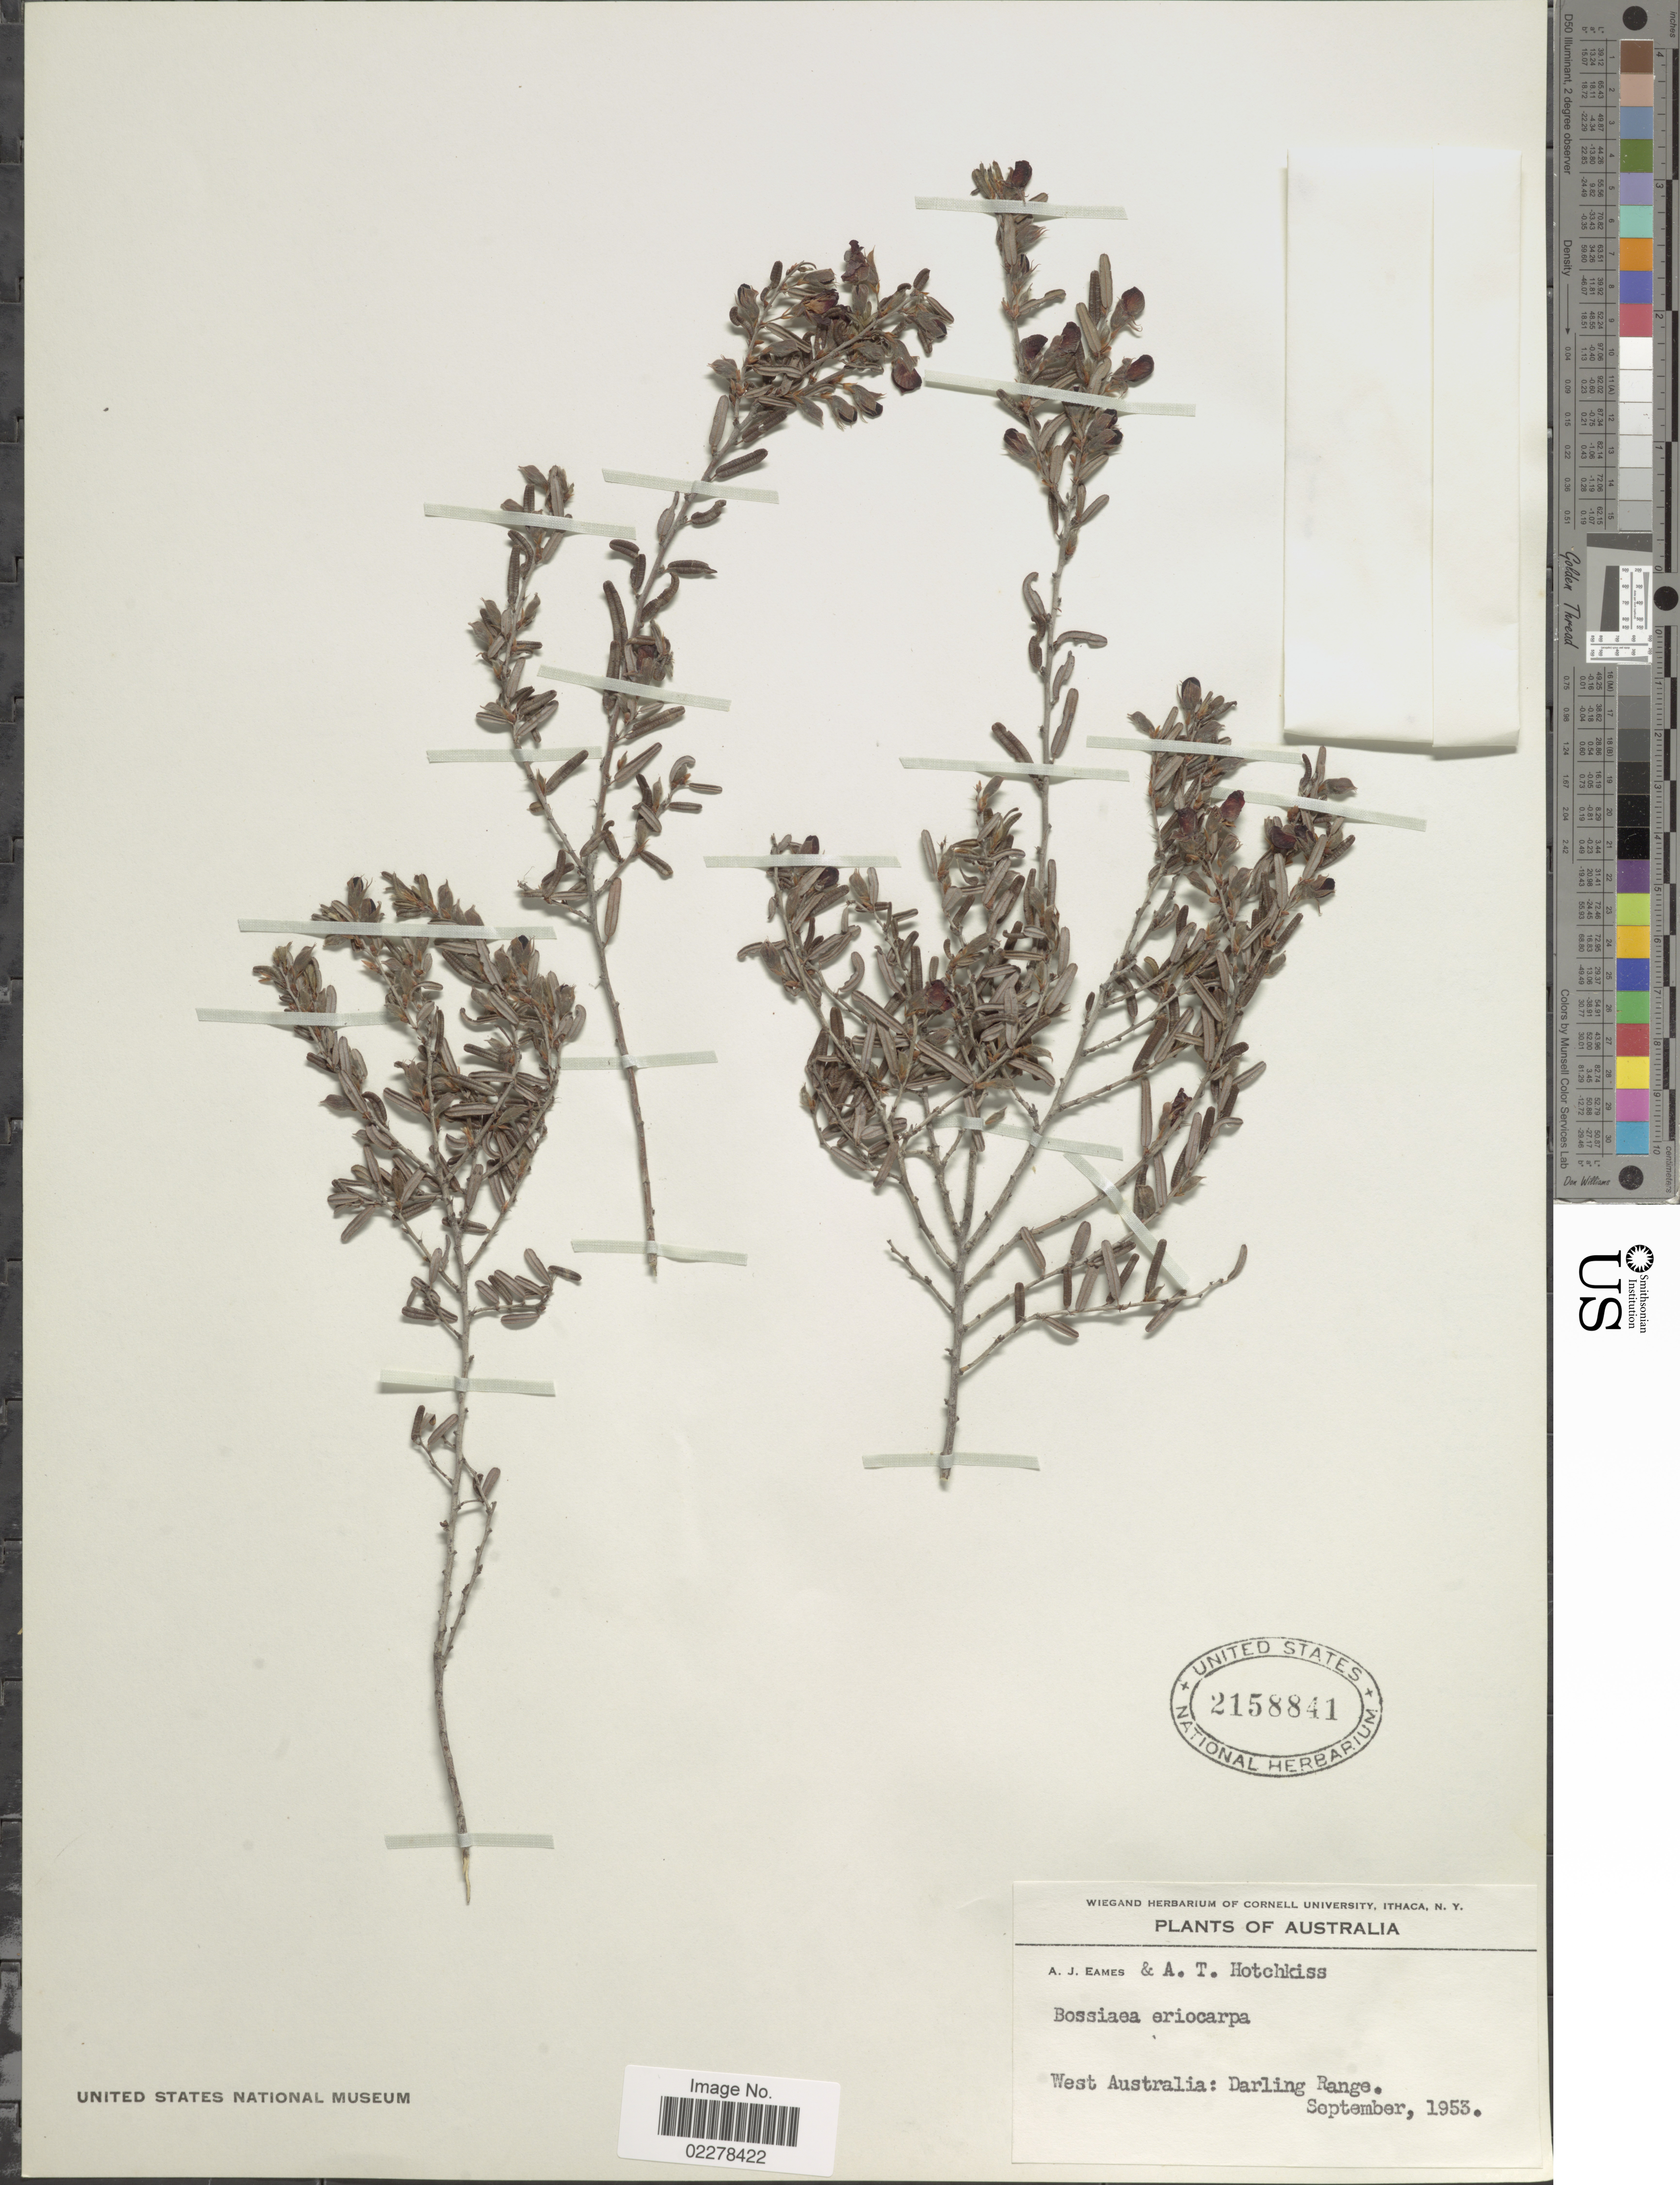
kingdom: Plantae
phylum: Tracheophyta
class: Magnoliopsida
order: Fabales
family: Fabaceae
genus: Bossiaea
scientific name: Bossiaea eriocarpa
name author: Benth.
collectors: A. J. Eames & A. Hotchkiss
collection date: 1953-09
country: Australia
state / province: Western Australia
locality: West Australia: Darling Range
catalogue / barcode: US 2158841